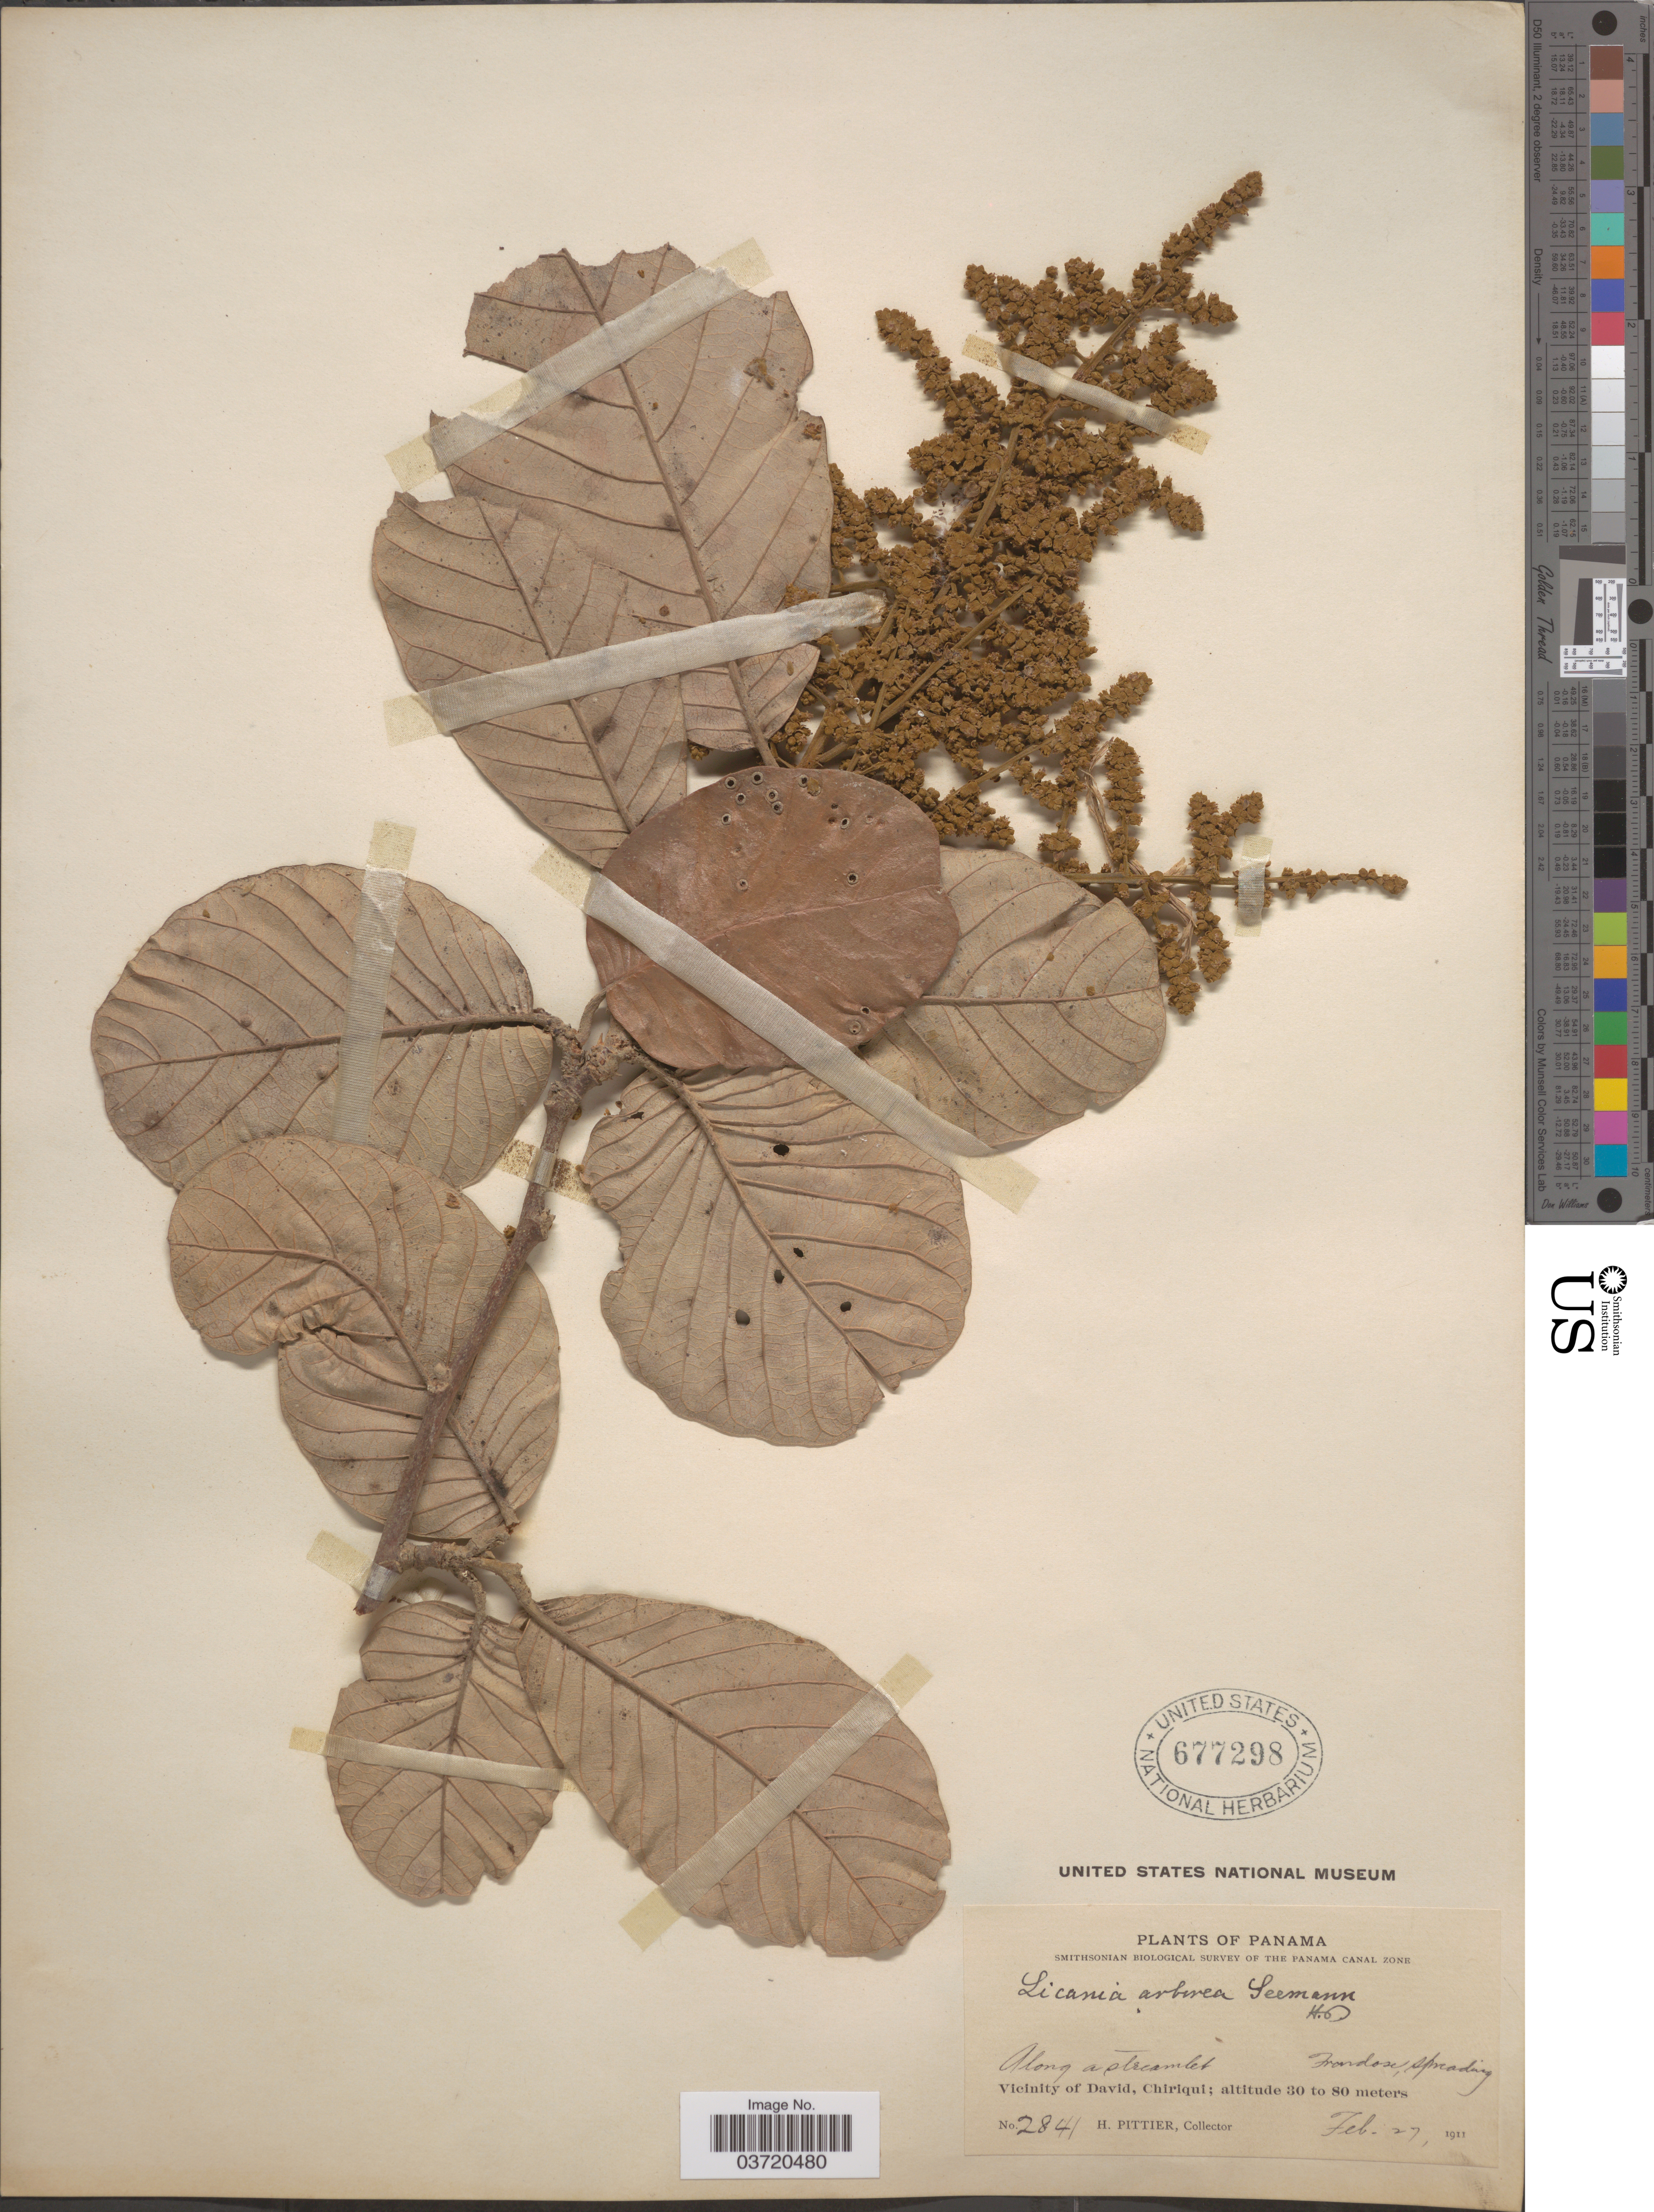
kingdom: Plantae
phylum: Tracheophyta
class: Magnoliopsida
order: Malpighiales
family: Chrysobalanaceae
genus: Microdesmia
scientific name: Microdesmia arborea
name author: (Seem.) Sothers & Prance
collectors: H. F. Pittier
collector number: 2841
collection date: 1911-02-27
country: Panama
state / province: Chiriqui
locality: Along a streamlet. Vicinity of David.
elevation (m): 30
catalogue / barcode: US 677298